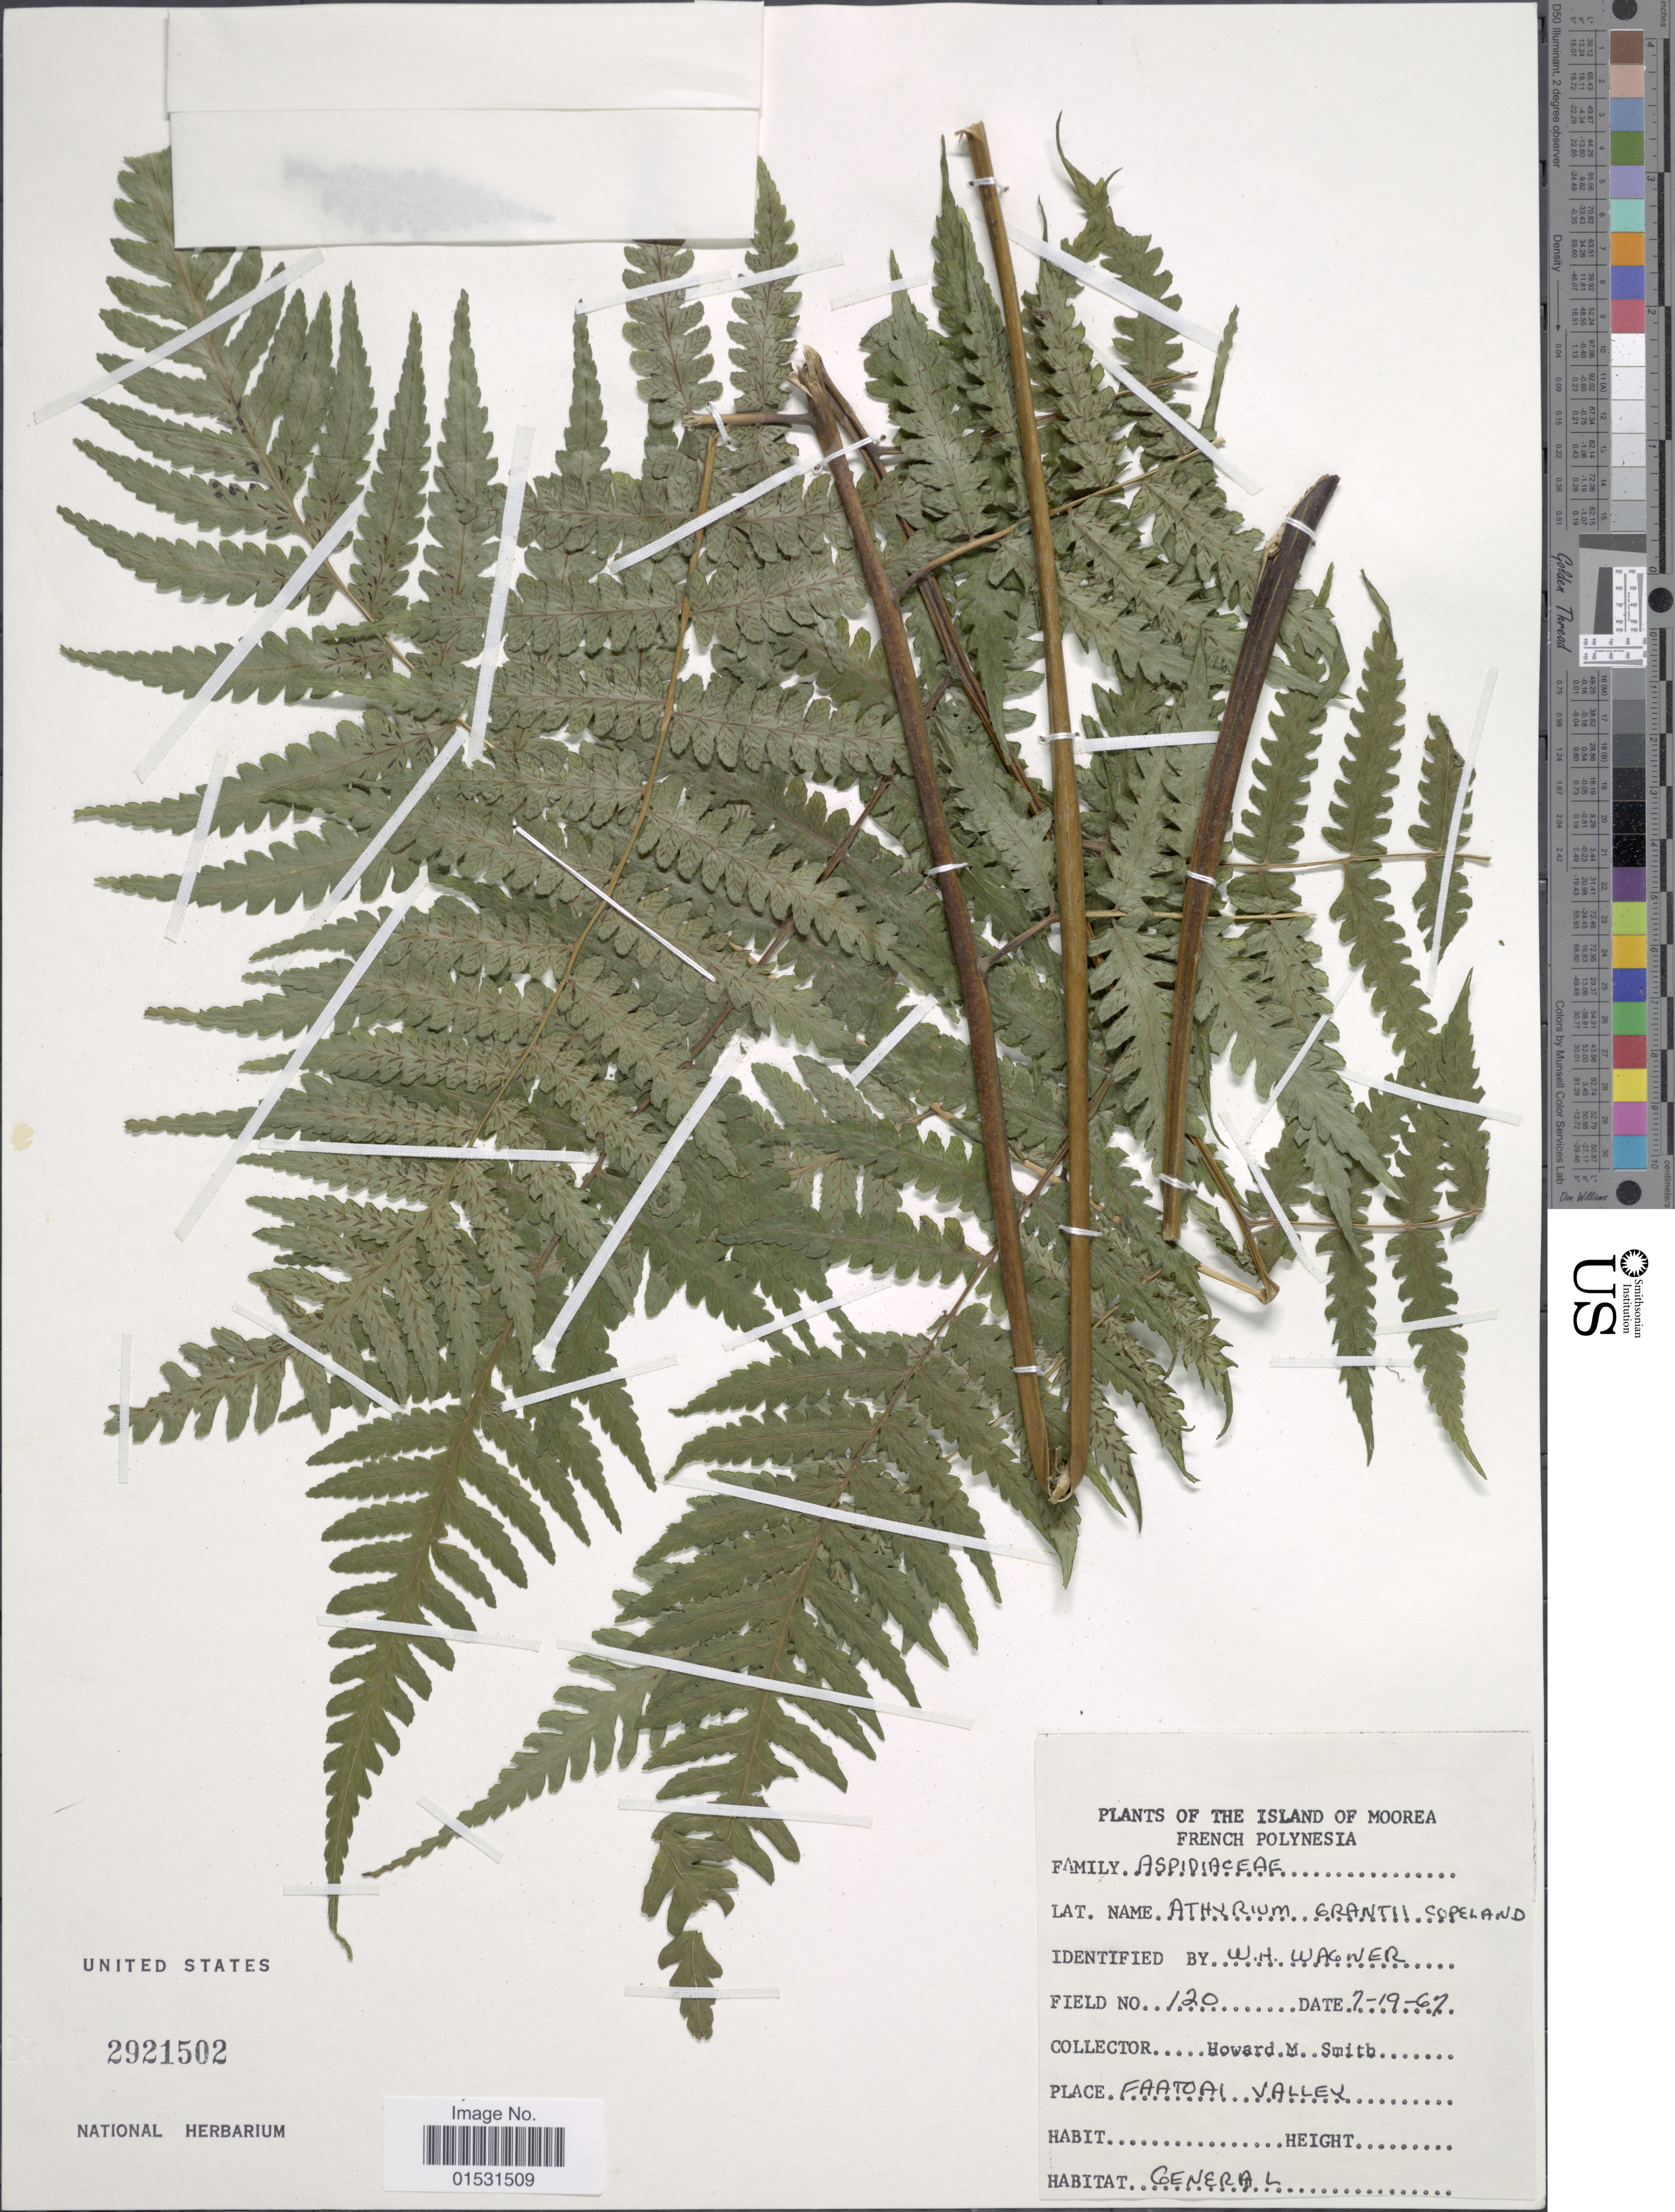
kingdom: Plantae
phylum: Tracheophyta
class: Polypodiopsida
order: Polypodiales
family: Athyriaceae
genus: Athyrium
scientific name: Athyrium grantii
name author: Copel.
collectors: H. M. Smith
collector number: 120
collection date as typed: Transcribed d/m/y: 19/7/67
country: French Polynesia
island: Moorea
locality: Faatoai Valley. The Island of Moorea.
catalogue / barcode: US 2921502